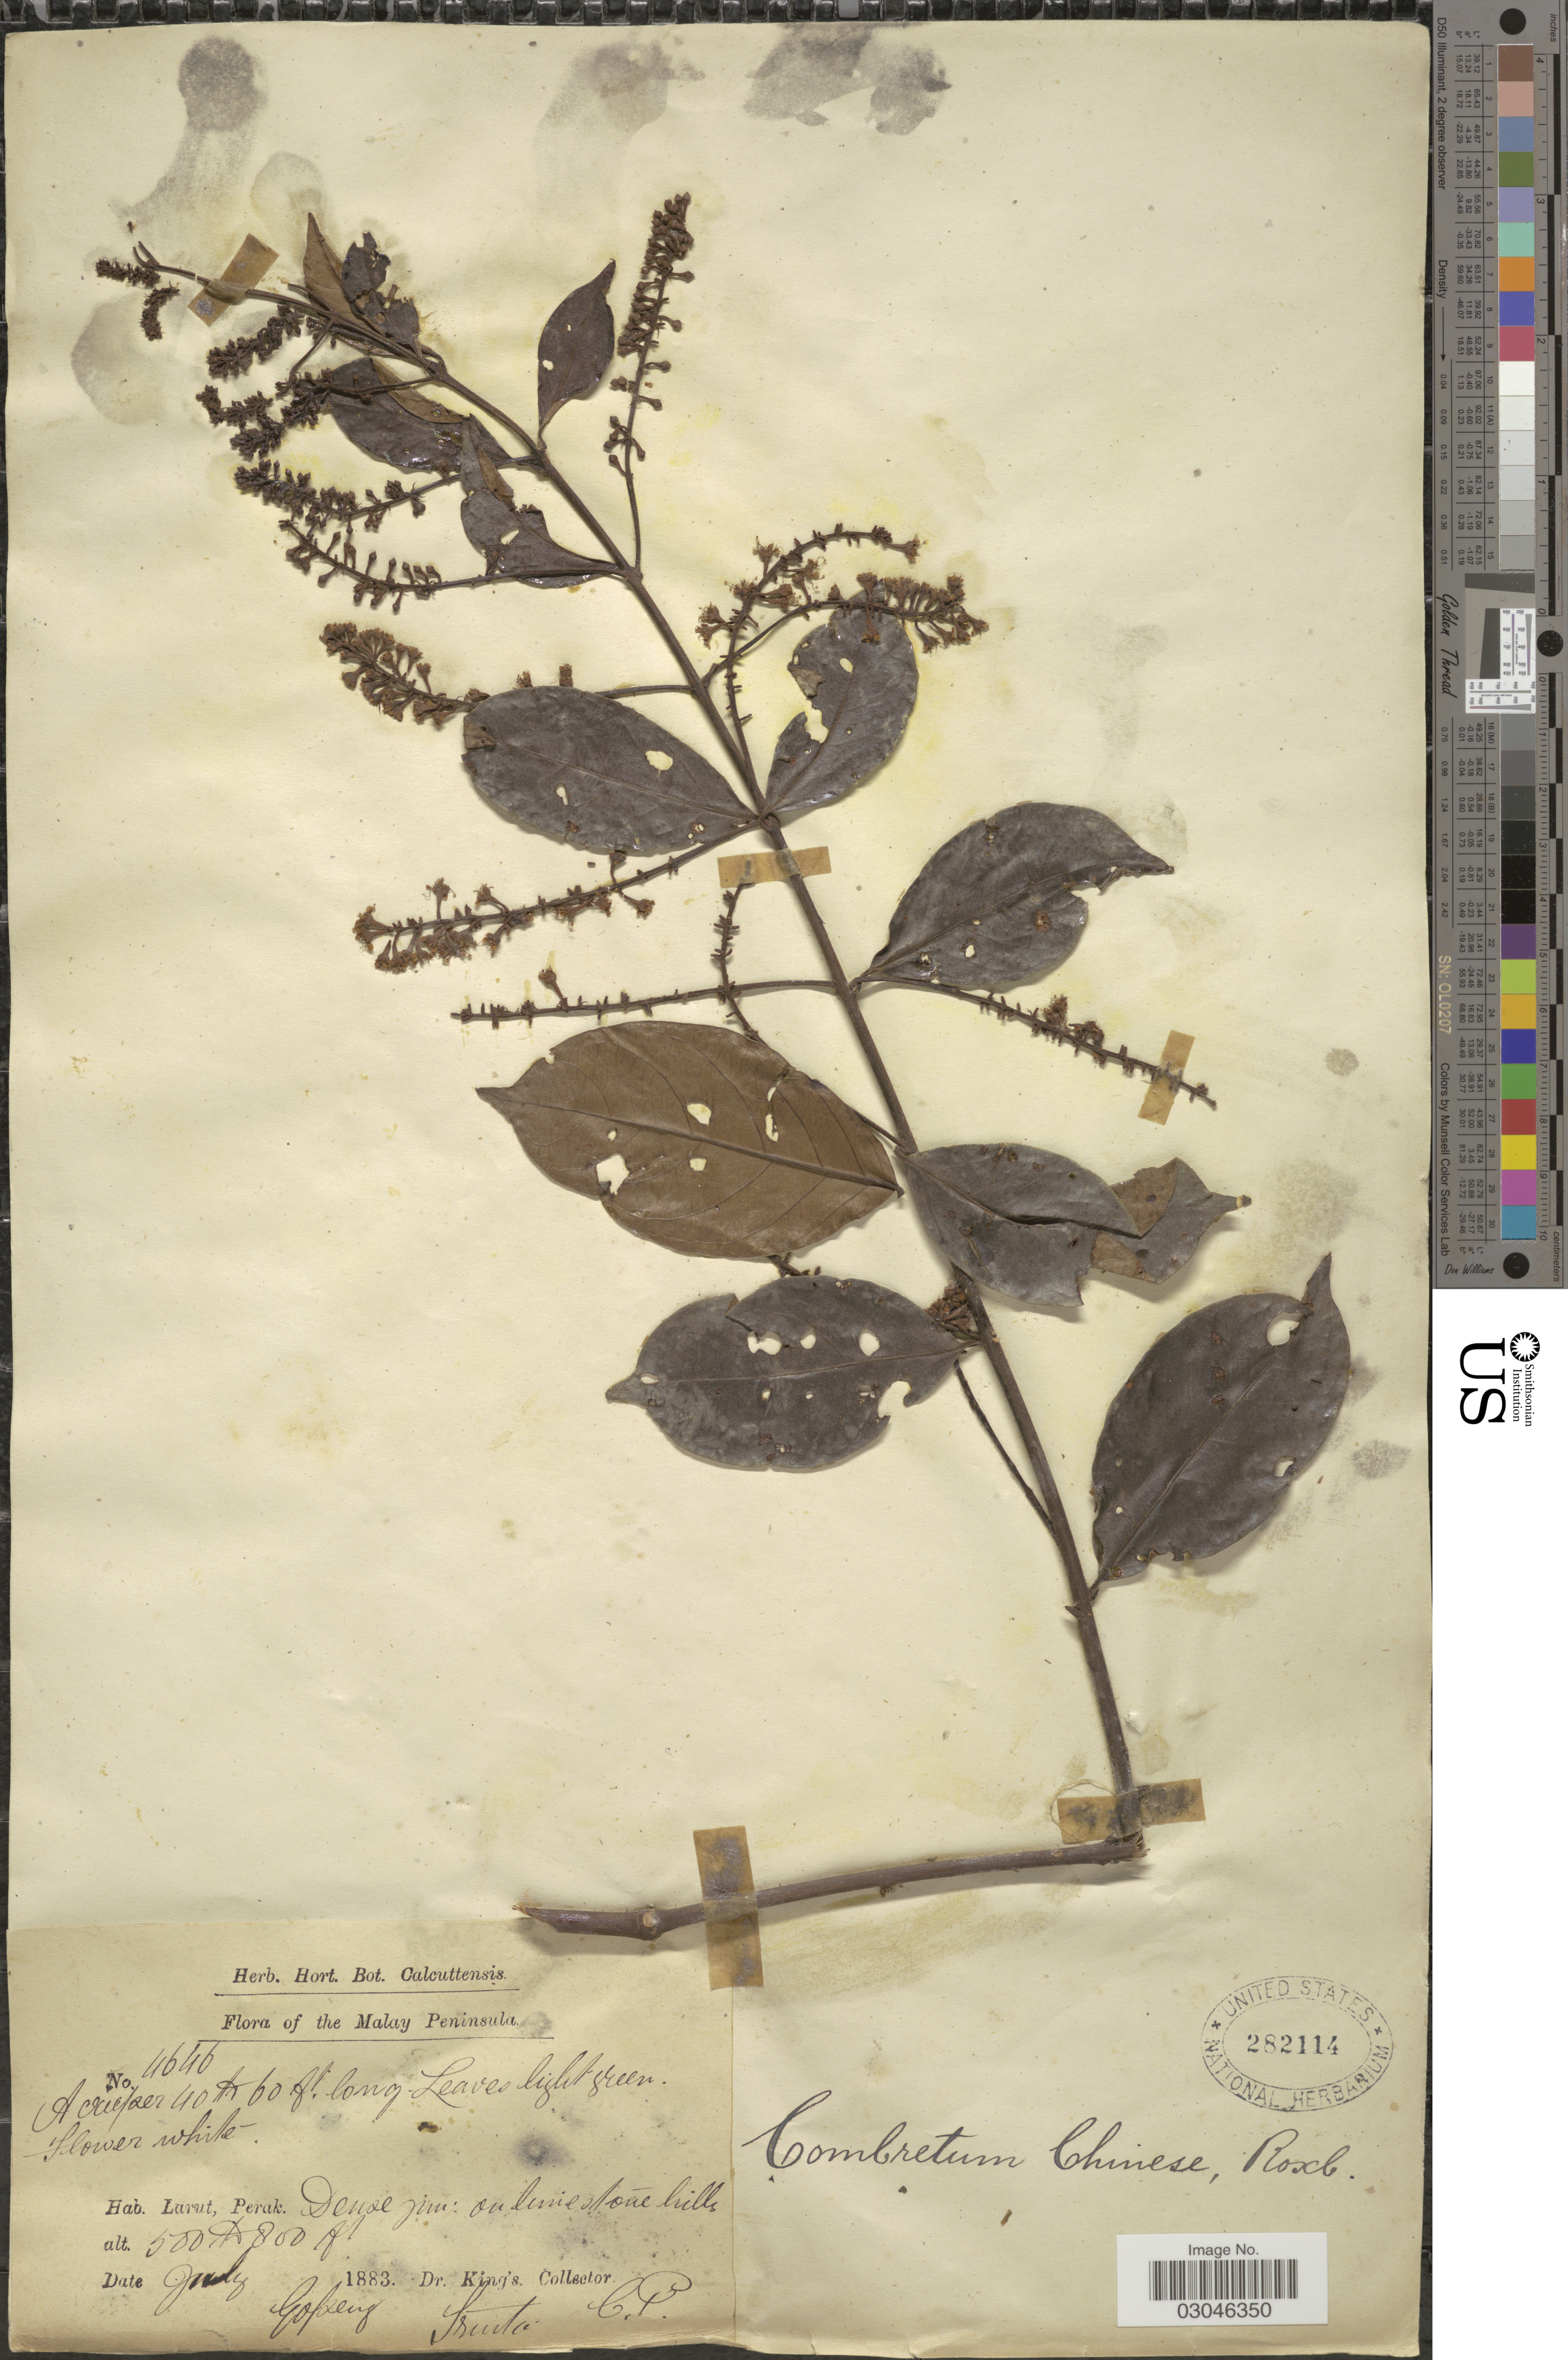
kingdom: Plantae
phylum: Tracheophyta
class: Magnoliopsida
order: Myrtales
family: Combretaceae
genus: Combretum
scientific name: Combretum chinense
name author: G. Don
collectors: Dr. King's collector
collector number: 4646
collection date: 1883-07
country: Malaysia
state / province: Perak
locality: Malay Peninsula. Larut.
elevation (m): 152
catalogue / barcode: US 282114